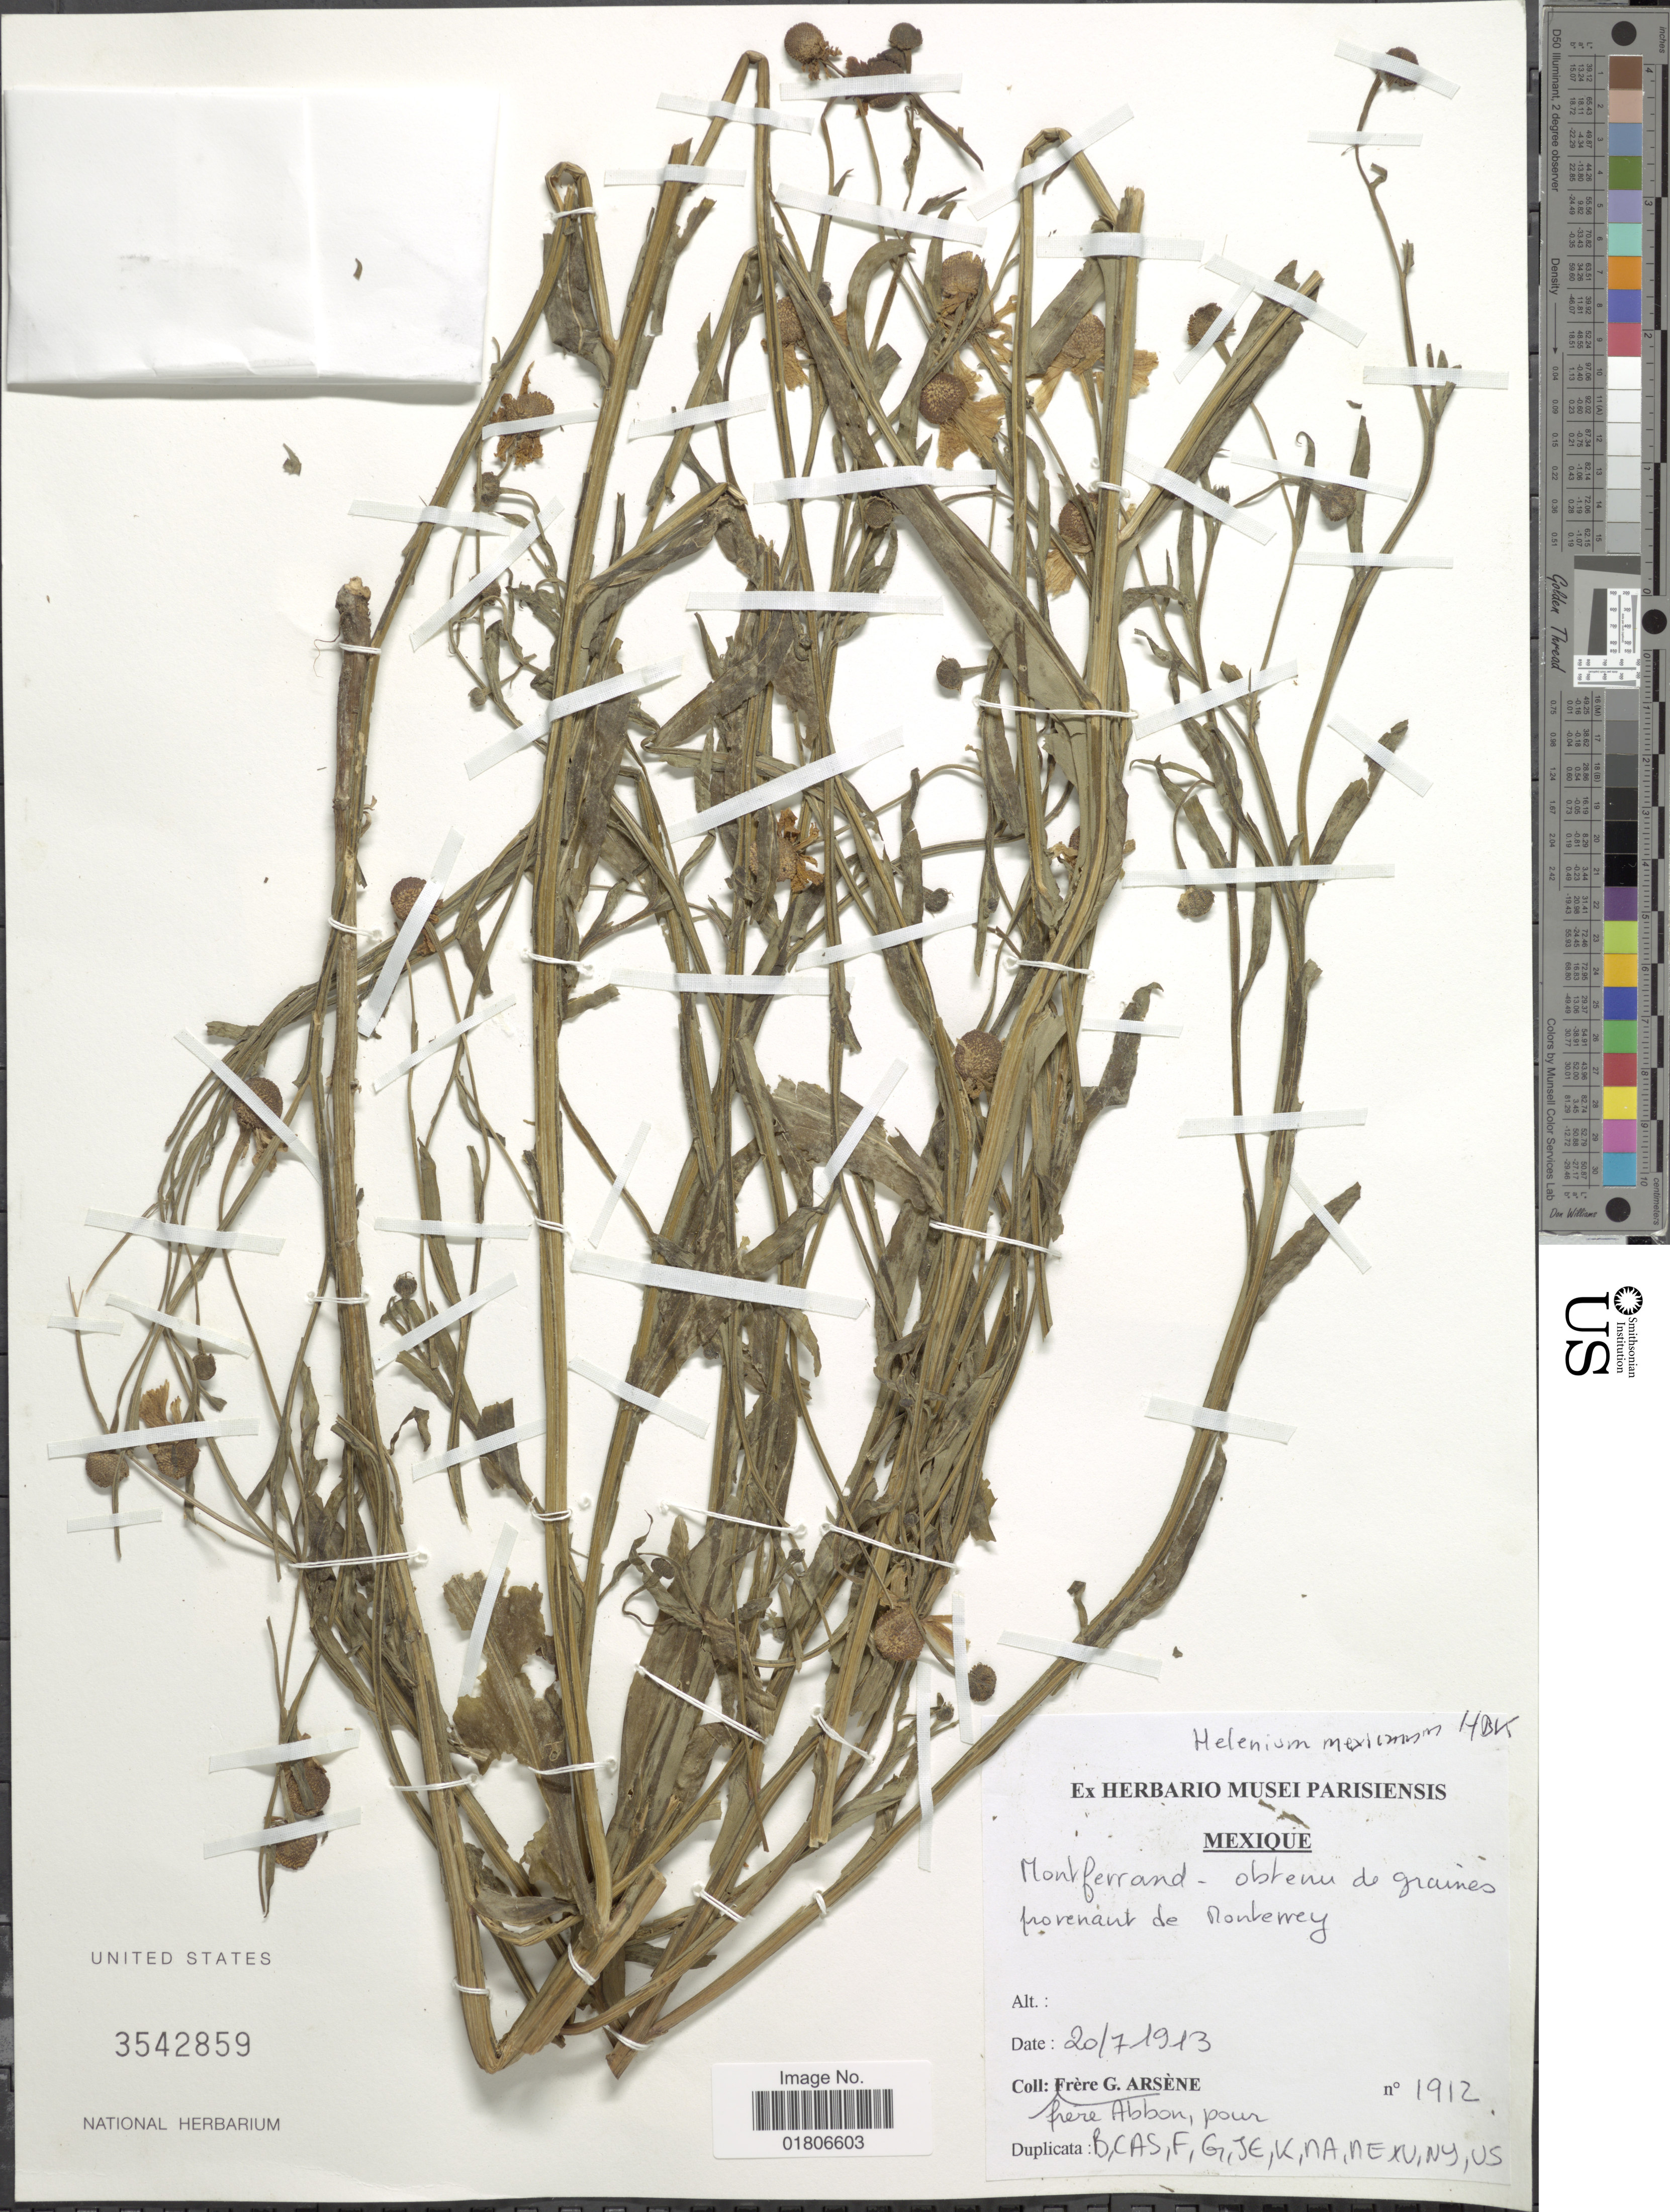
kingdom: Plantae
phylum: Tracheophyta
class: Magnoliopsida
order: Asterales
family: Asteraceae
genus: Helenium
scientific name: Helenium mexicanum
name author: Kunth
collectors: Bro. G. Arsène & Bro. Abbon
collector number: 1912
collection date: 1913-07-20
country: Mexico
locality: Montferrand - obtenu de graines frorenant de Monterrey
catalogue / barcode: US 3542859